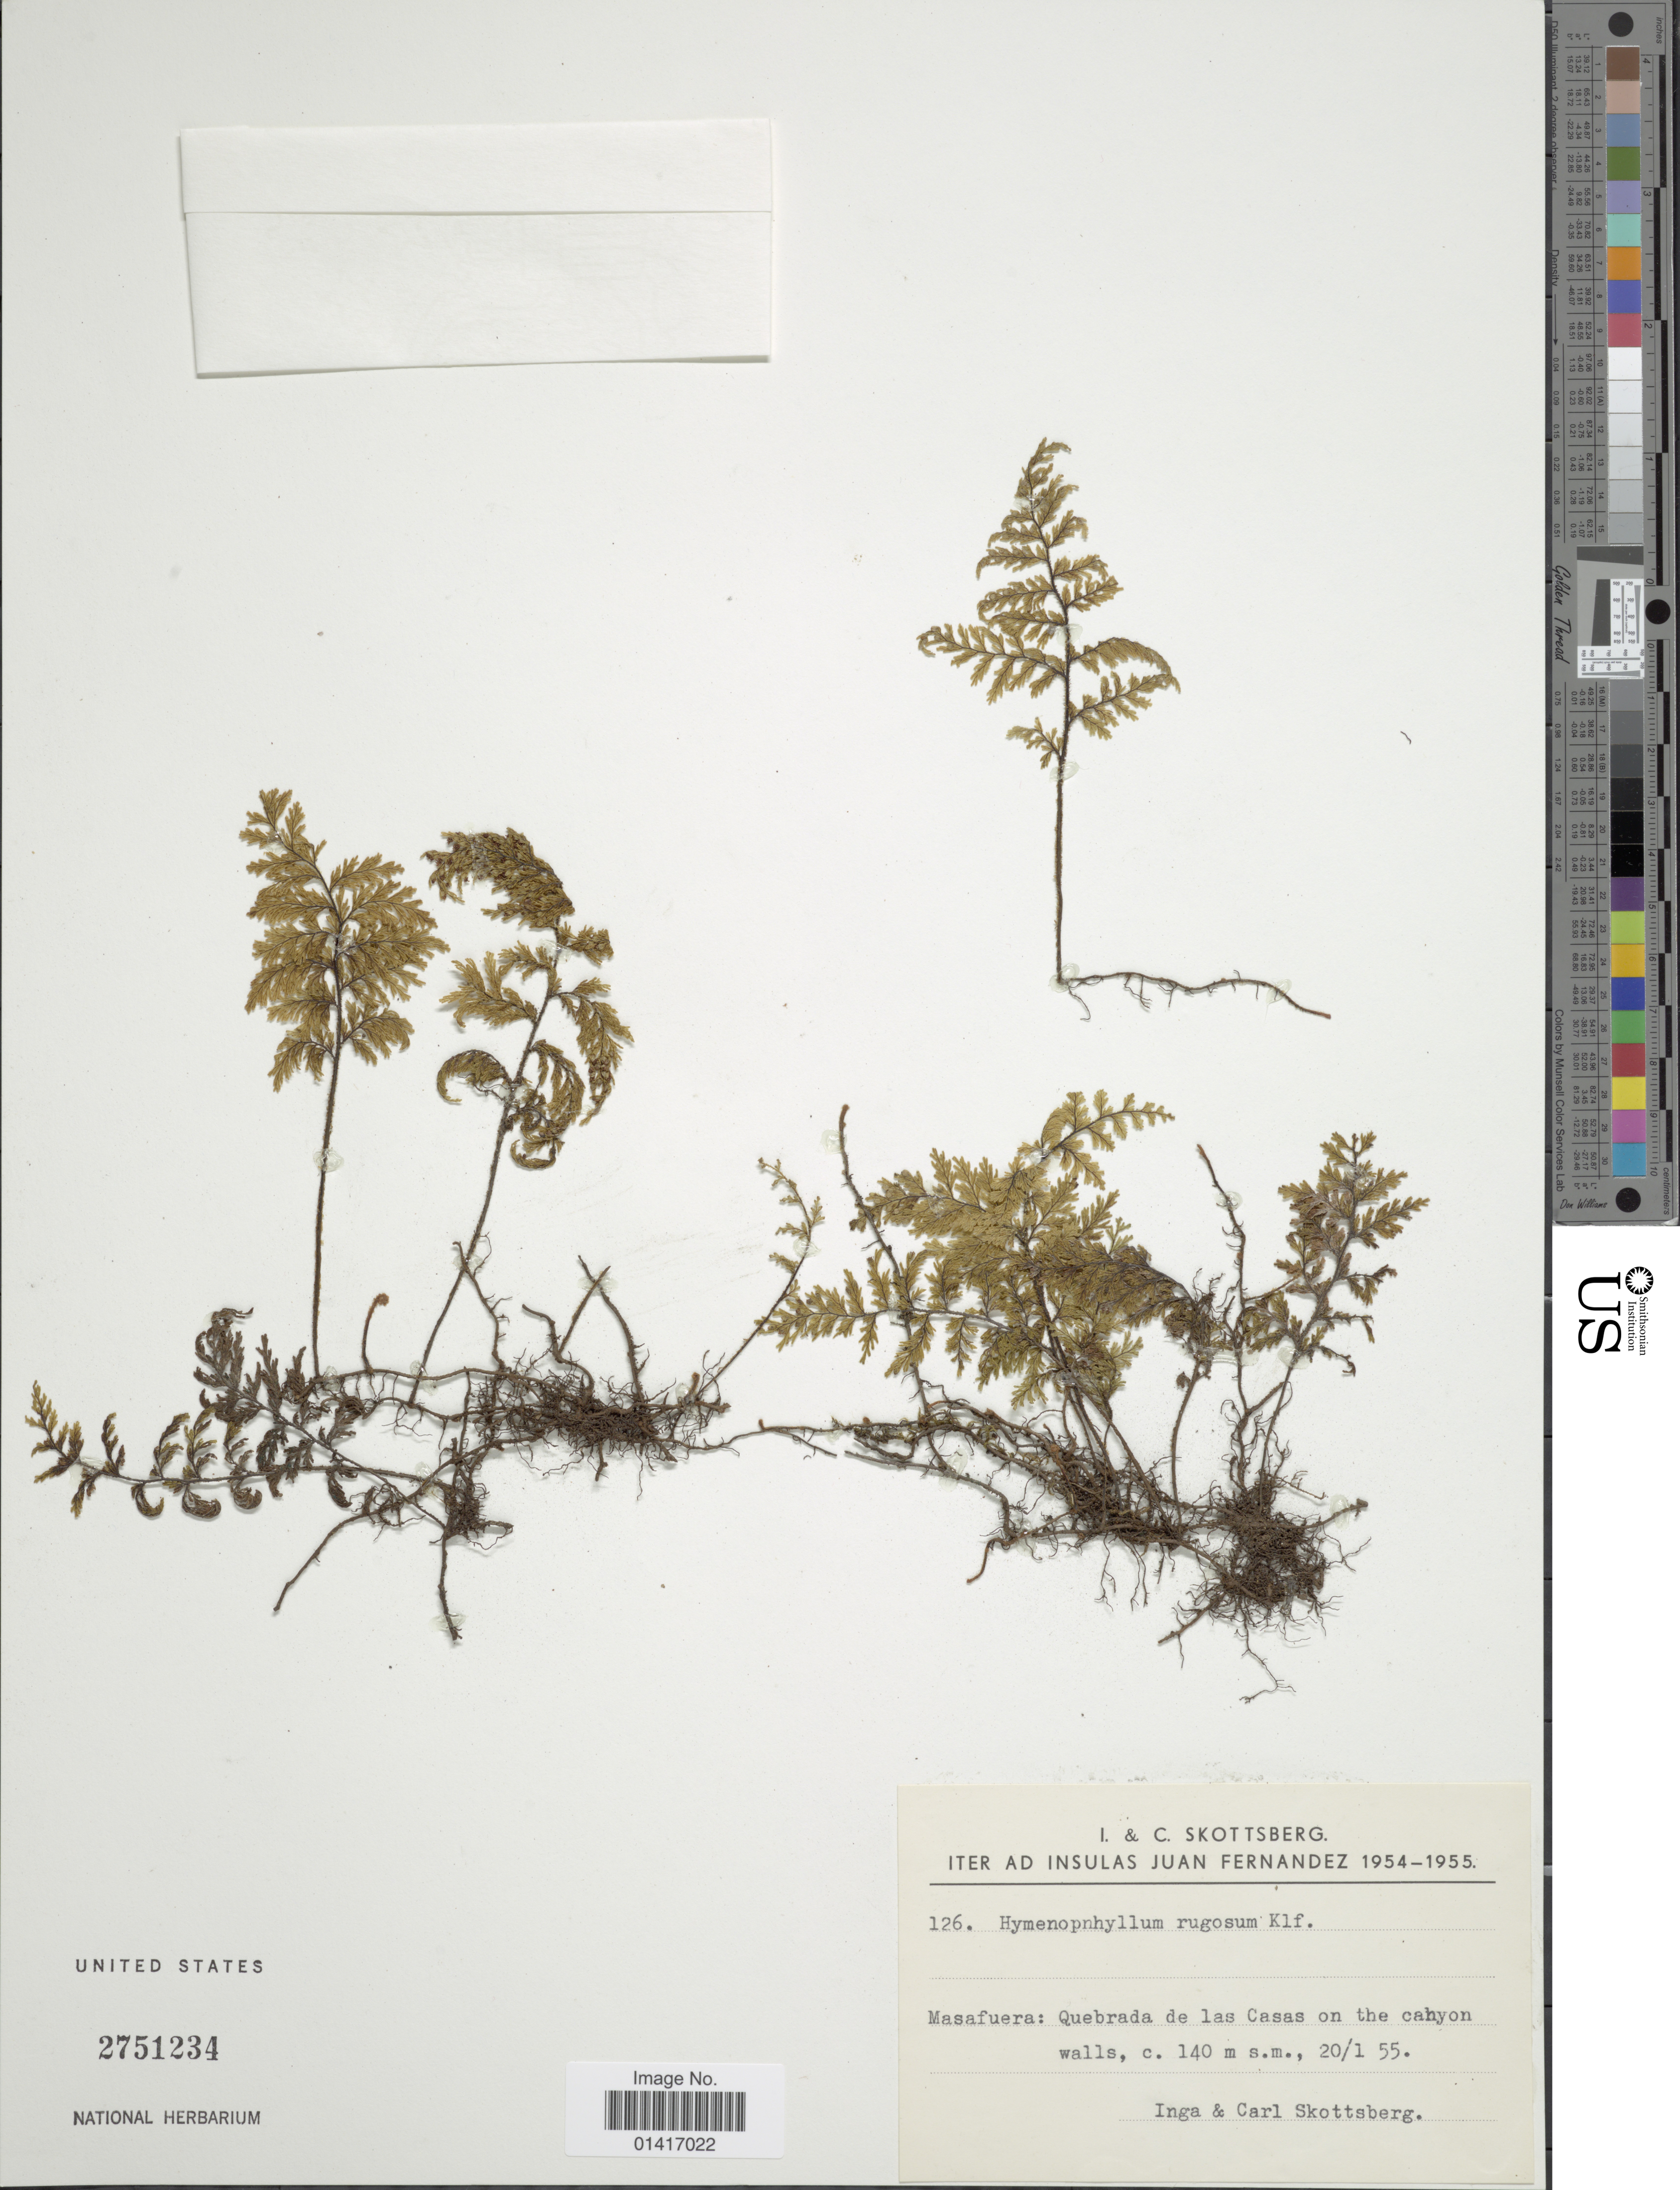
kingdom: Plantae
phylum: Tracheophyta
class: Polypodiopsida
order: Hymenophyllales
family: Hymenophyllaceae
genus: Hymenophyllum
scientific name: Hymenophyllum rugosum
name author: C. Chr. & Skottsb. in Skottsb.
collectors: I. Skottsberg & C. Skottsberg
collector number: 126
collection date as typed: Transcribed d/m/y: 20/1/55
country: Chile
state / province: Valparaíso (V)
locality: Juan Fernandez. Masafuera: Quebrada de las Casas on the Cahyon walls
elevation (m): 140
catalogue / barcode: US 2751234